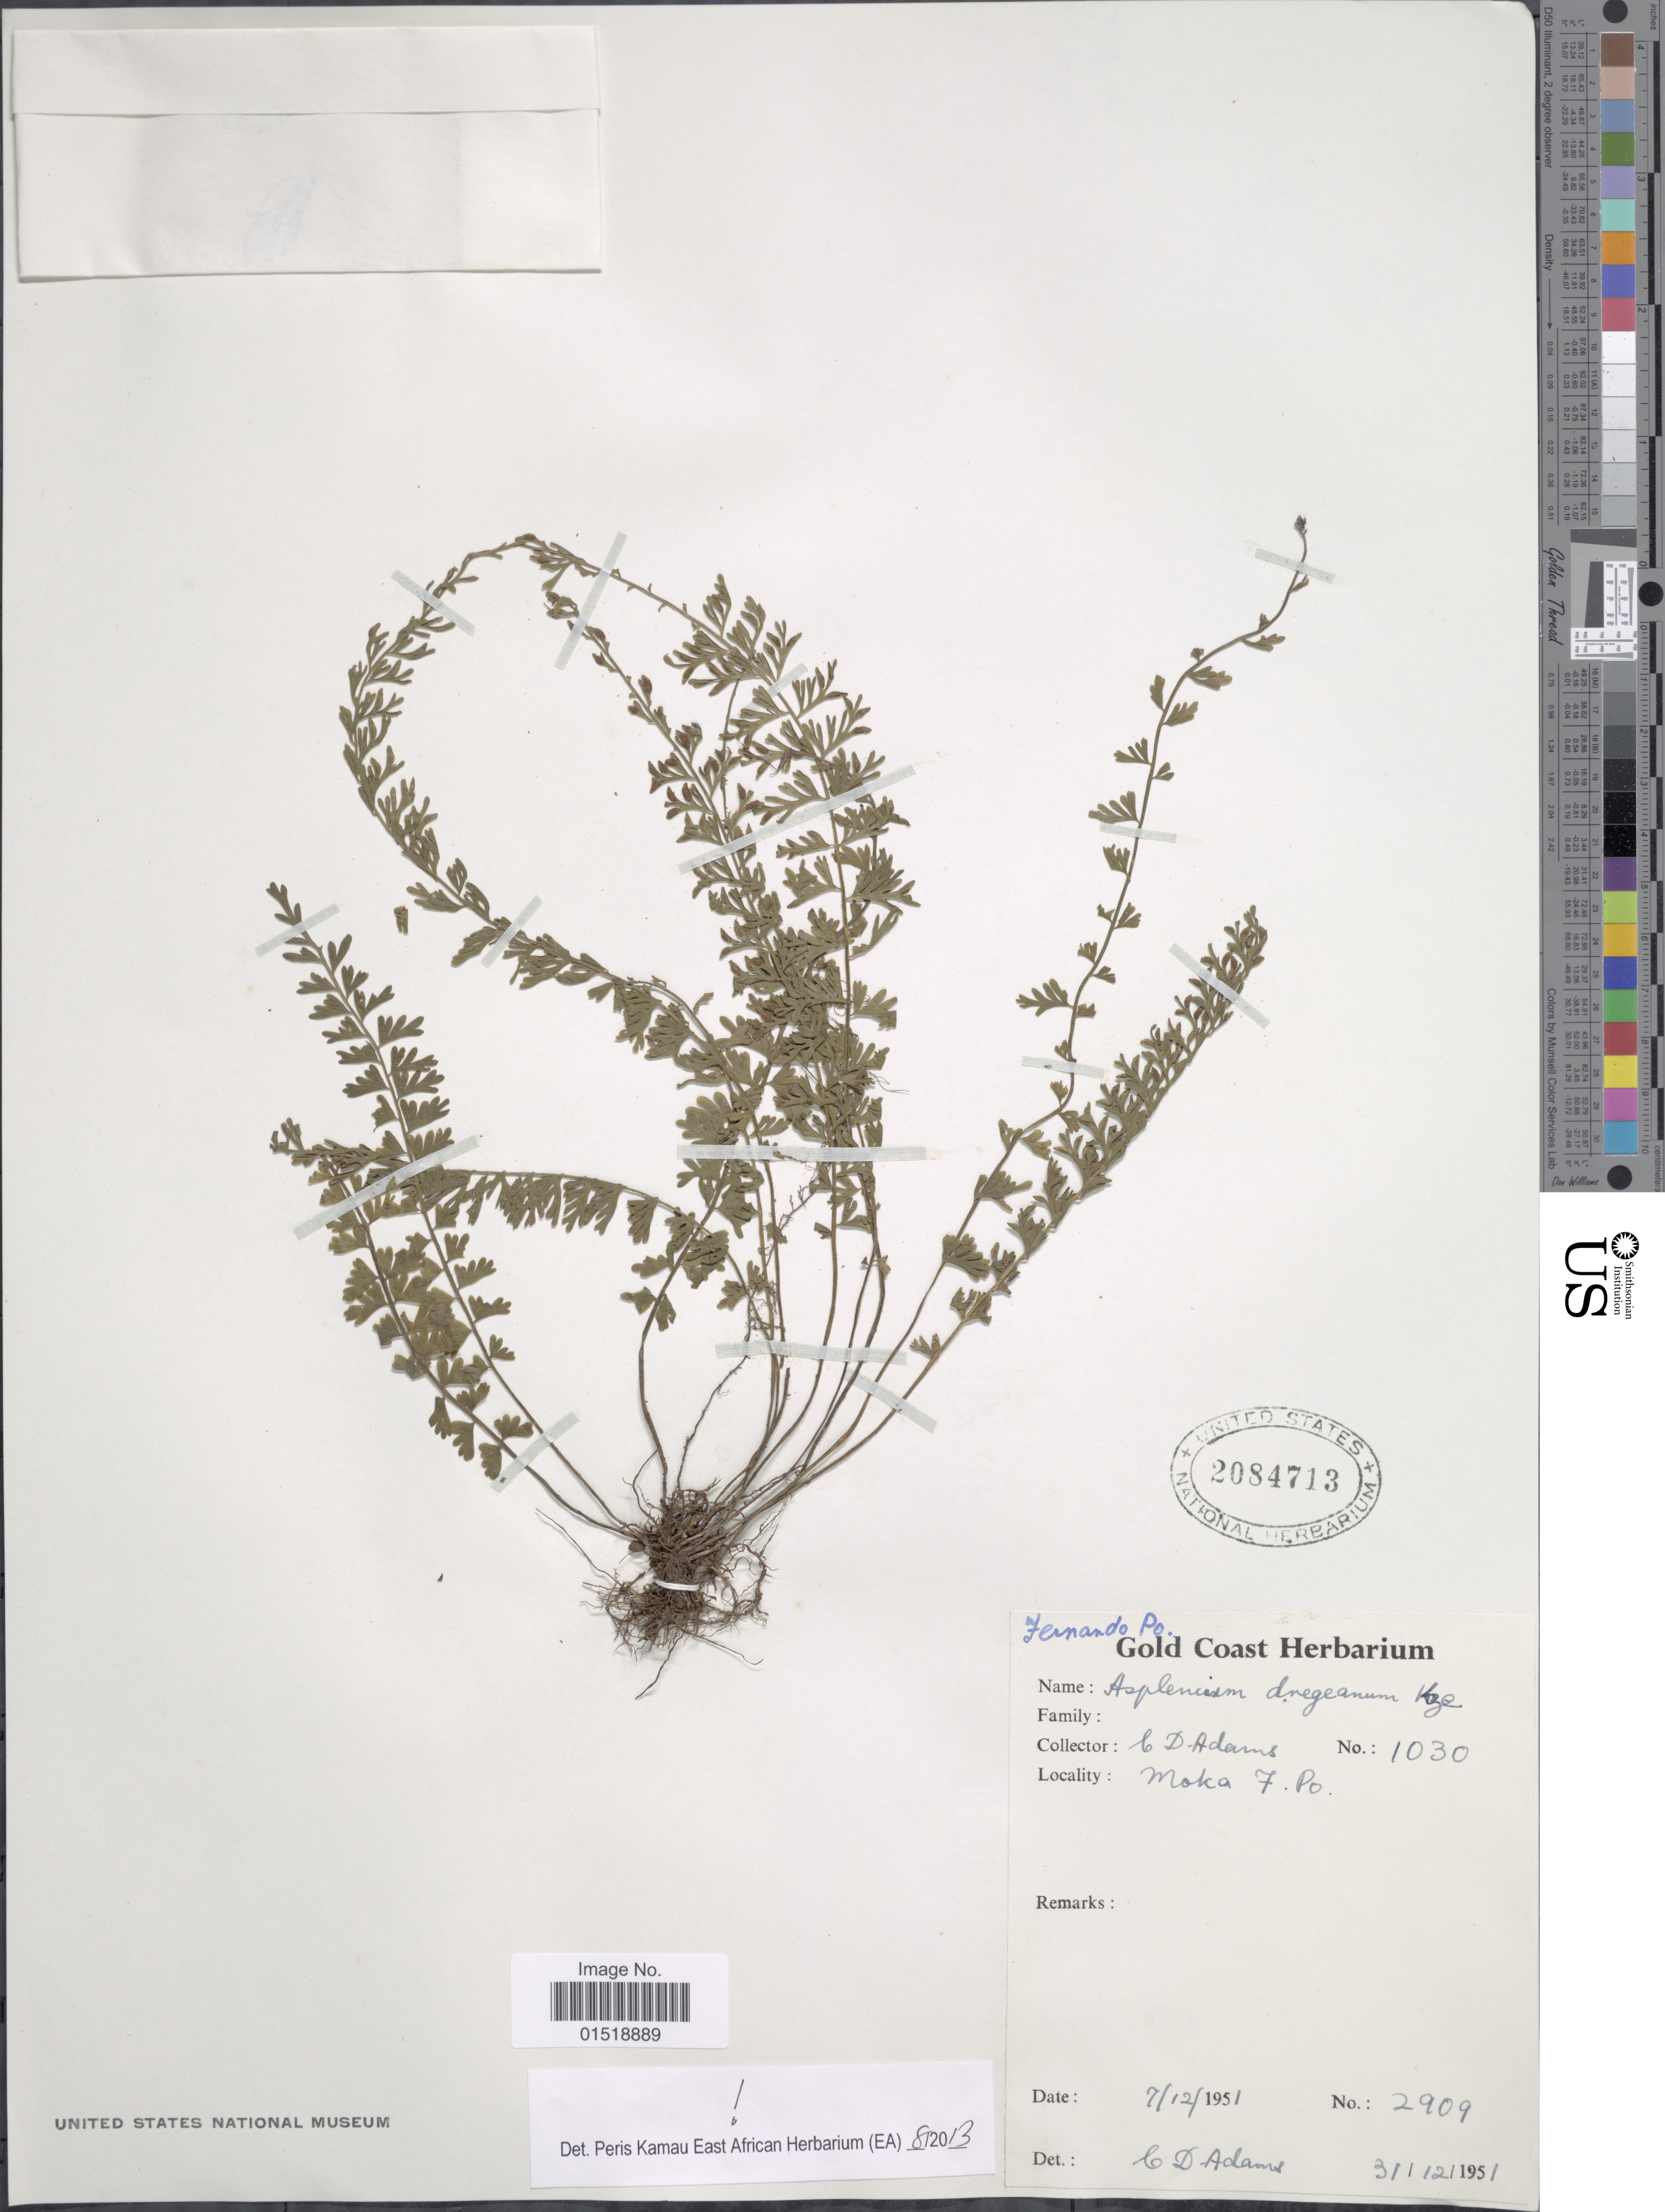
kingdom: Plantae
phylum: Tracheophyta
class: Polypodiopsida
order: Polypodiales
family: Aspleniaceae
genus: Asplenium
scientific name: Asplenium dregeanum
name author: Kunze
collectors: C. D. Adams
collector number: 1030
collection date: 1951-12-07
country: Mauritius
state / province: Moka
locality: Moka 7. Po.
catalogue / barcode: US 2084713